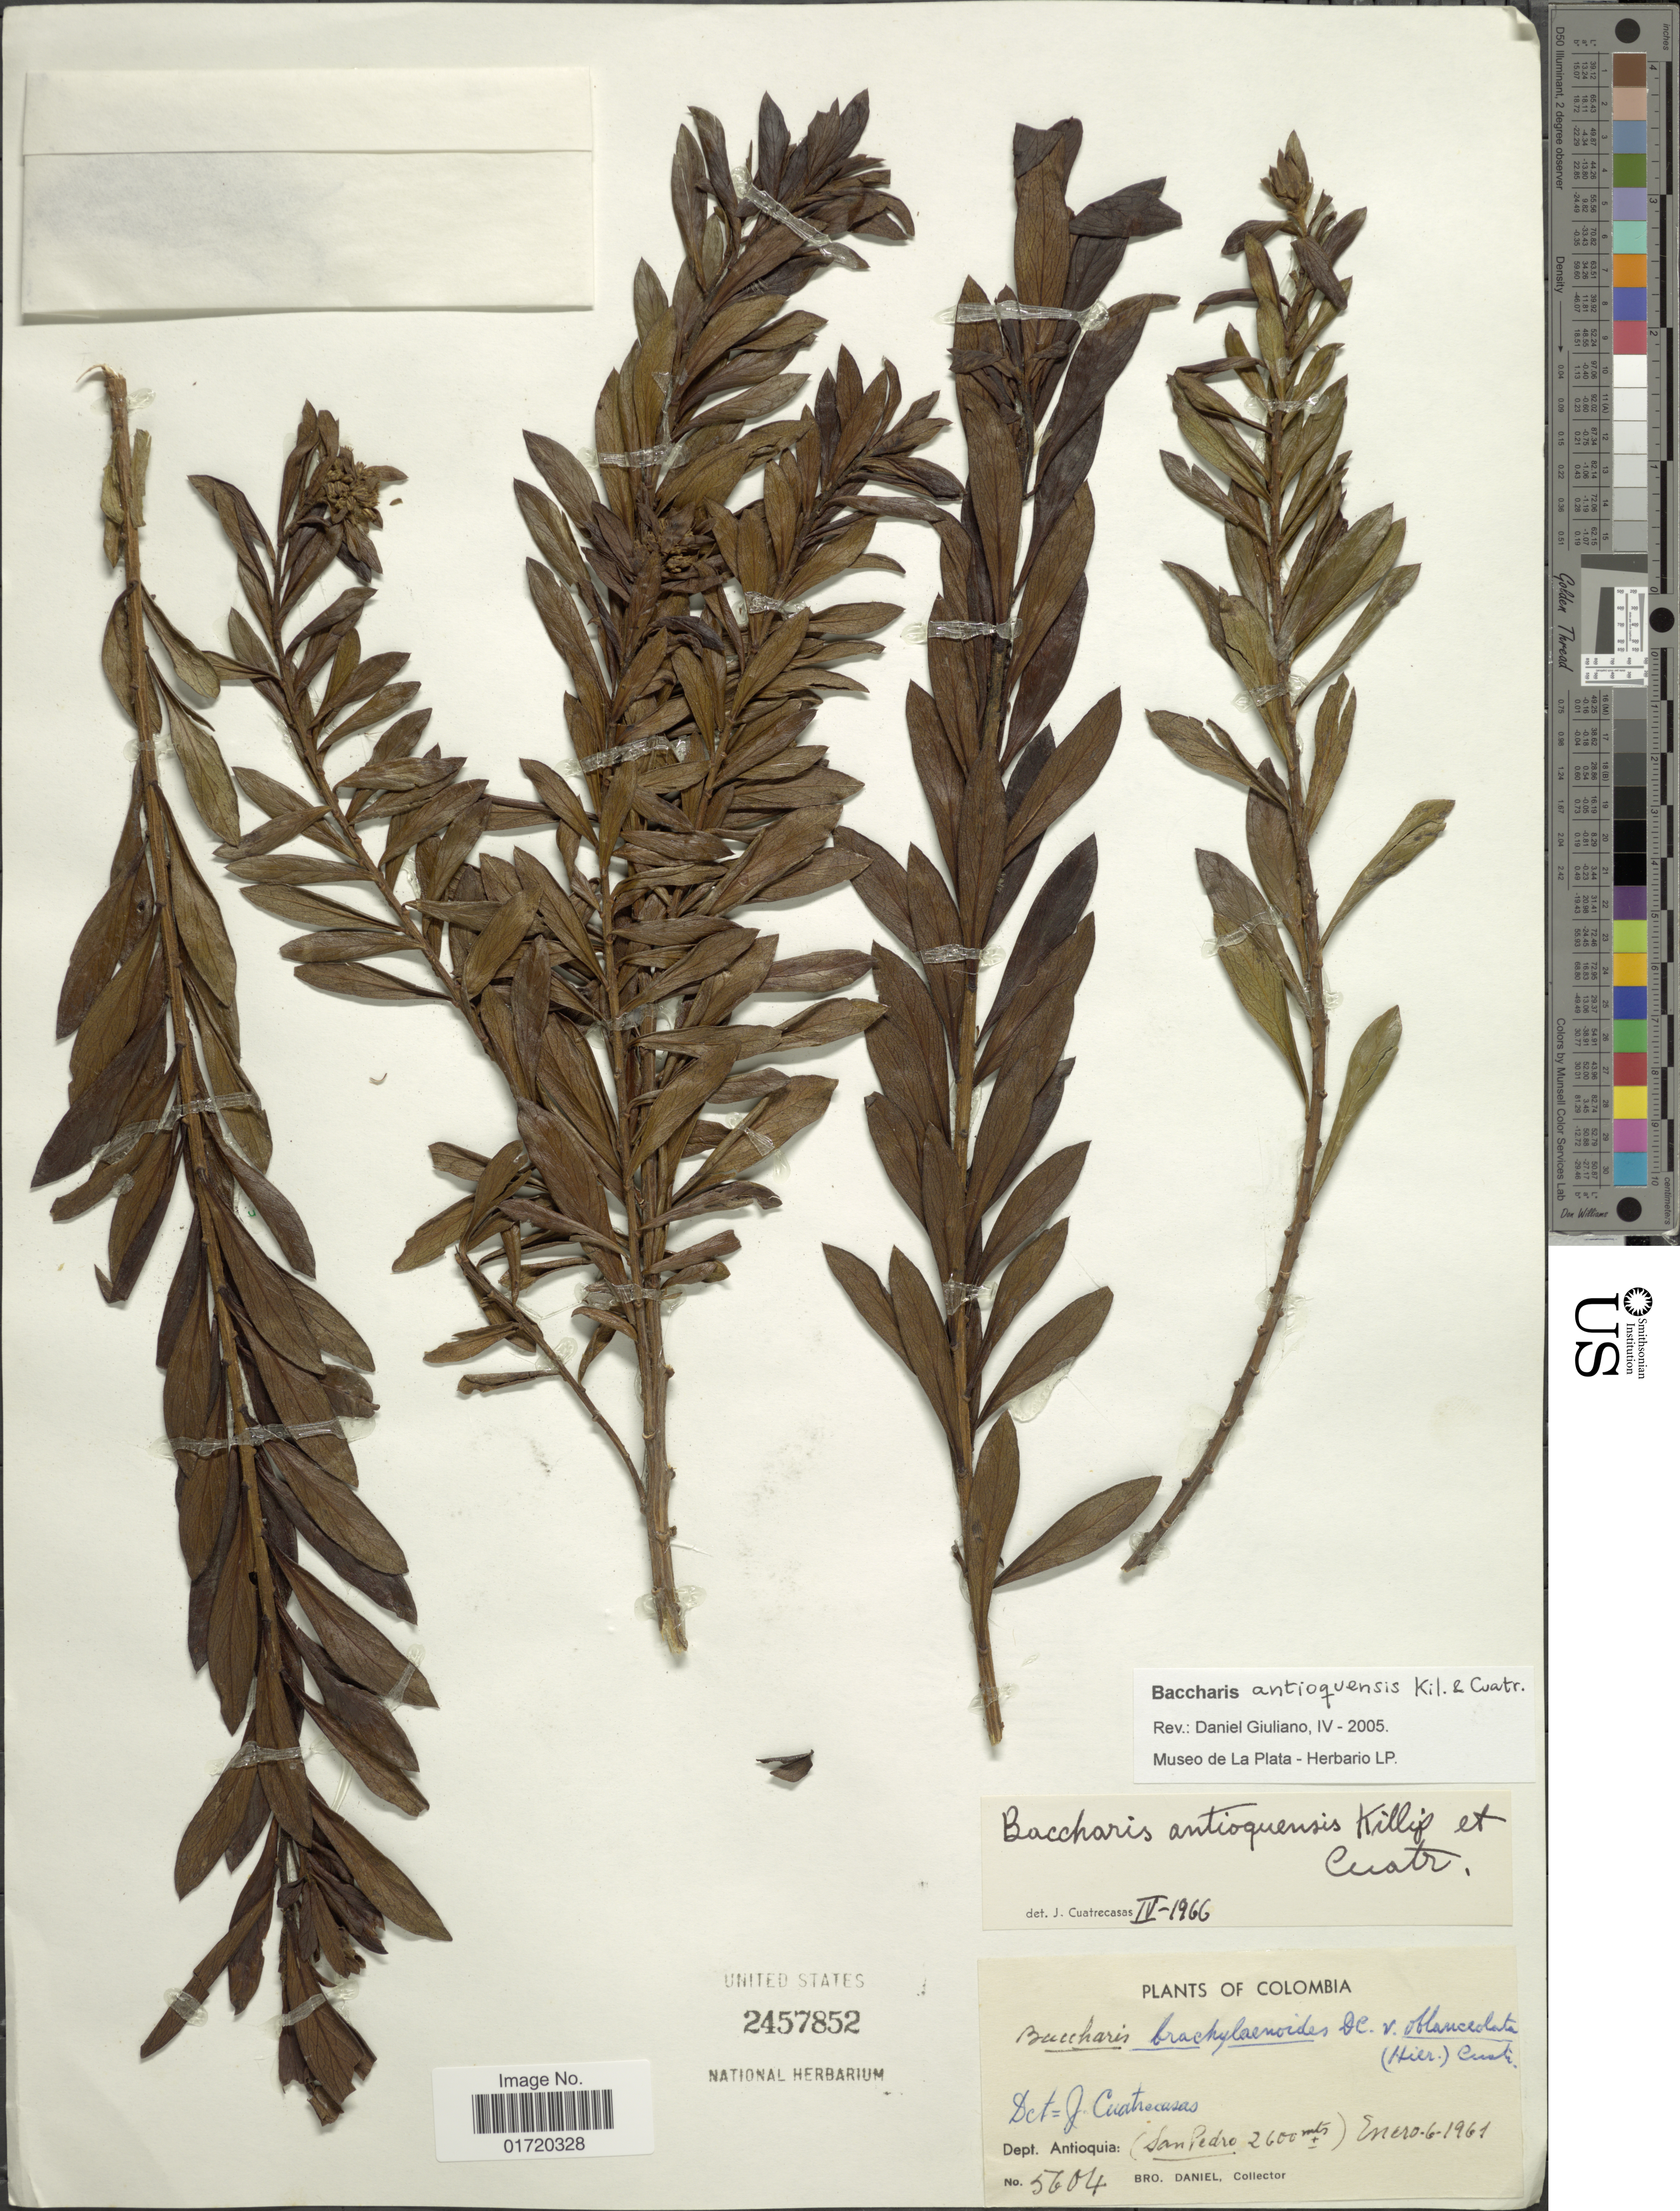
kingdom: Plantae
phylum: Tracheophyta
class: Magnoliopsida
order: Asterales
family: Asteraceae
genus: Baccharis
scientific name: Baccharis antioquensis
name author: Killip & Cuatrec.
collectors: Bro. Daniel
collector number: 5604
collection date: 1961-01-06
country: Colombia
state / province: Antioquia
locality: San Pedro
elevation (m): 2600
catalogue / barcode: US 2457852